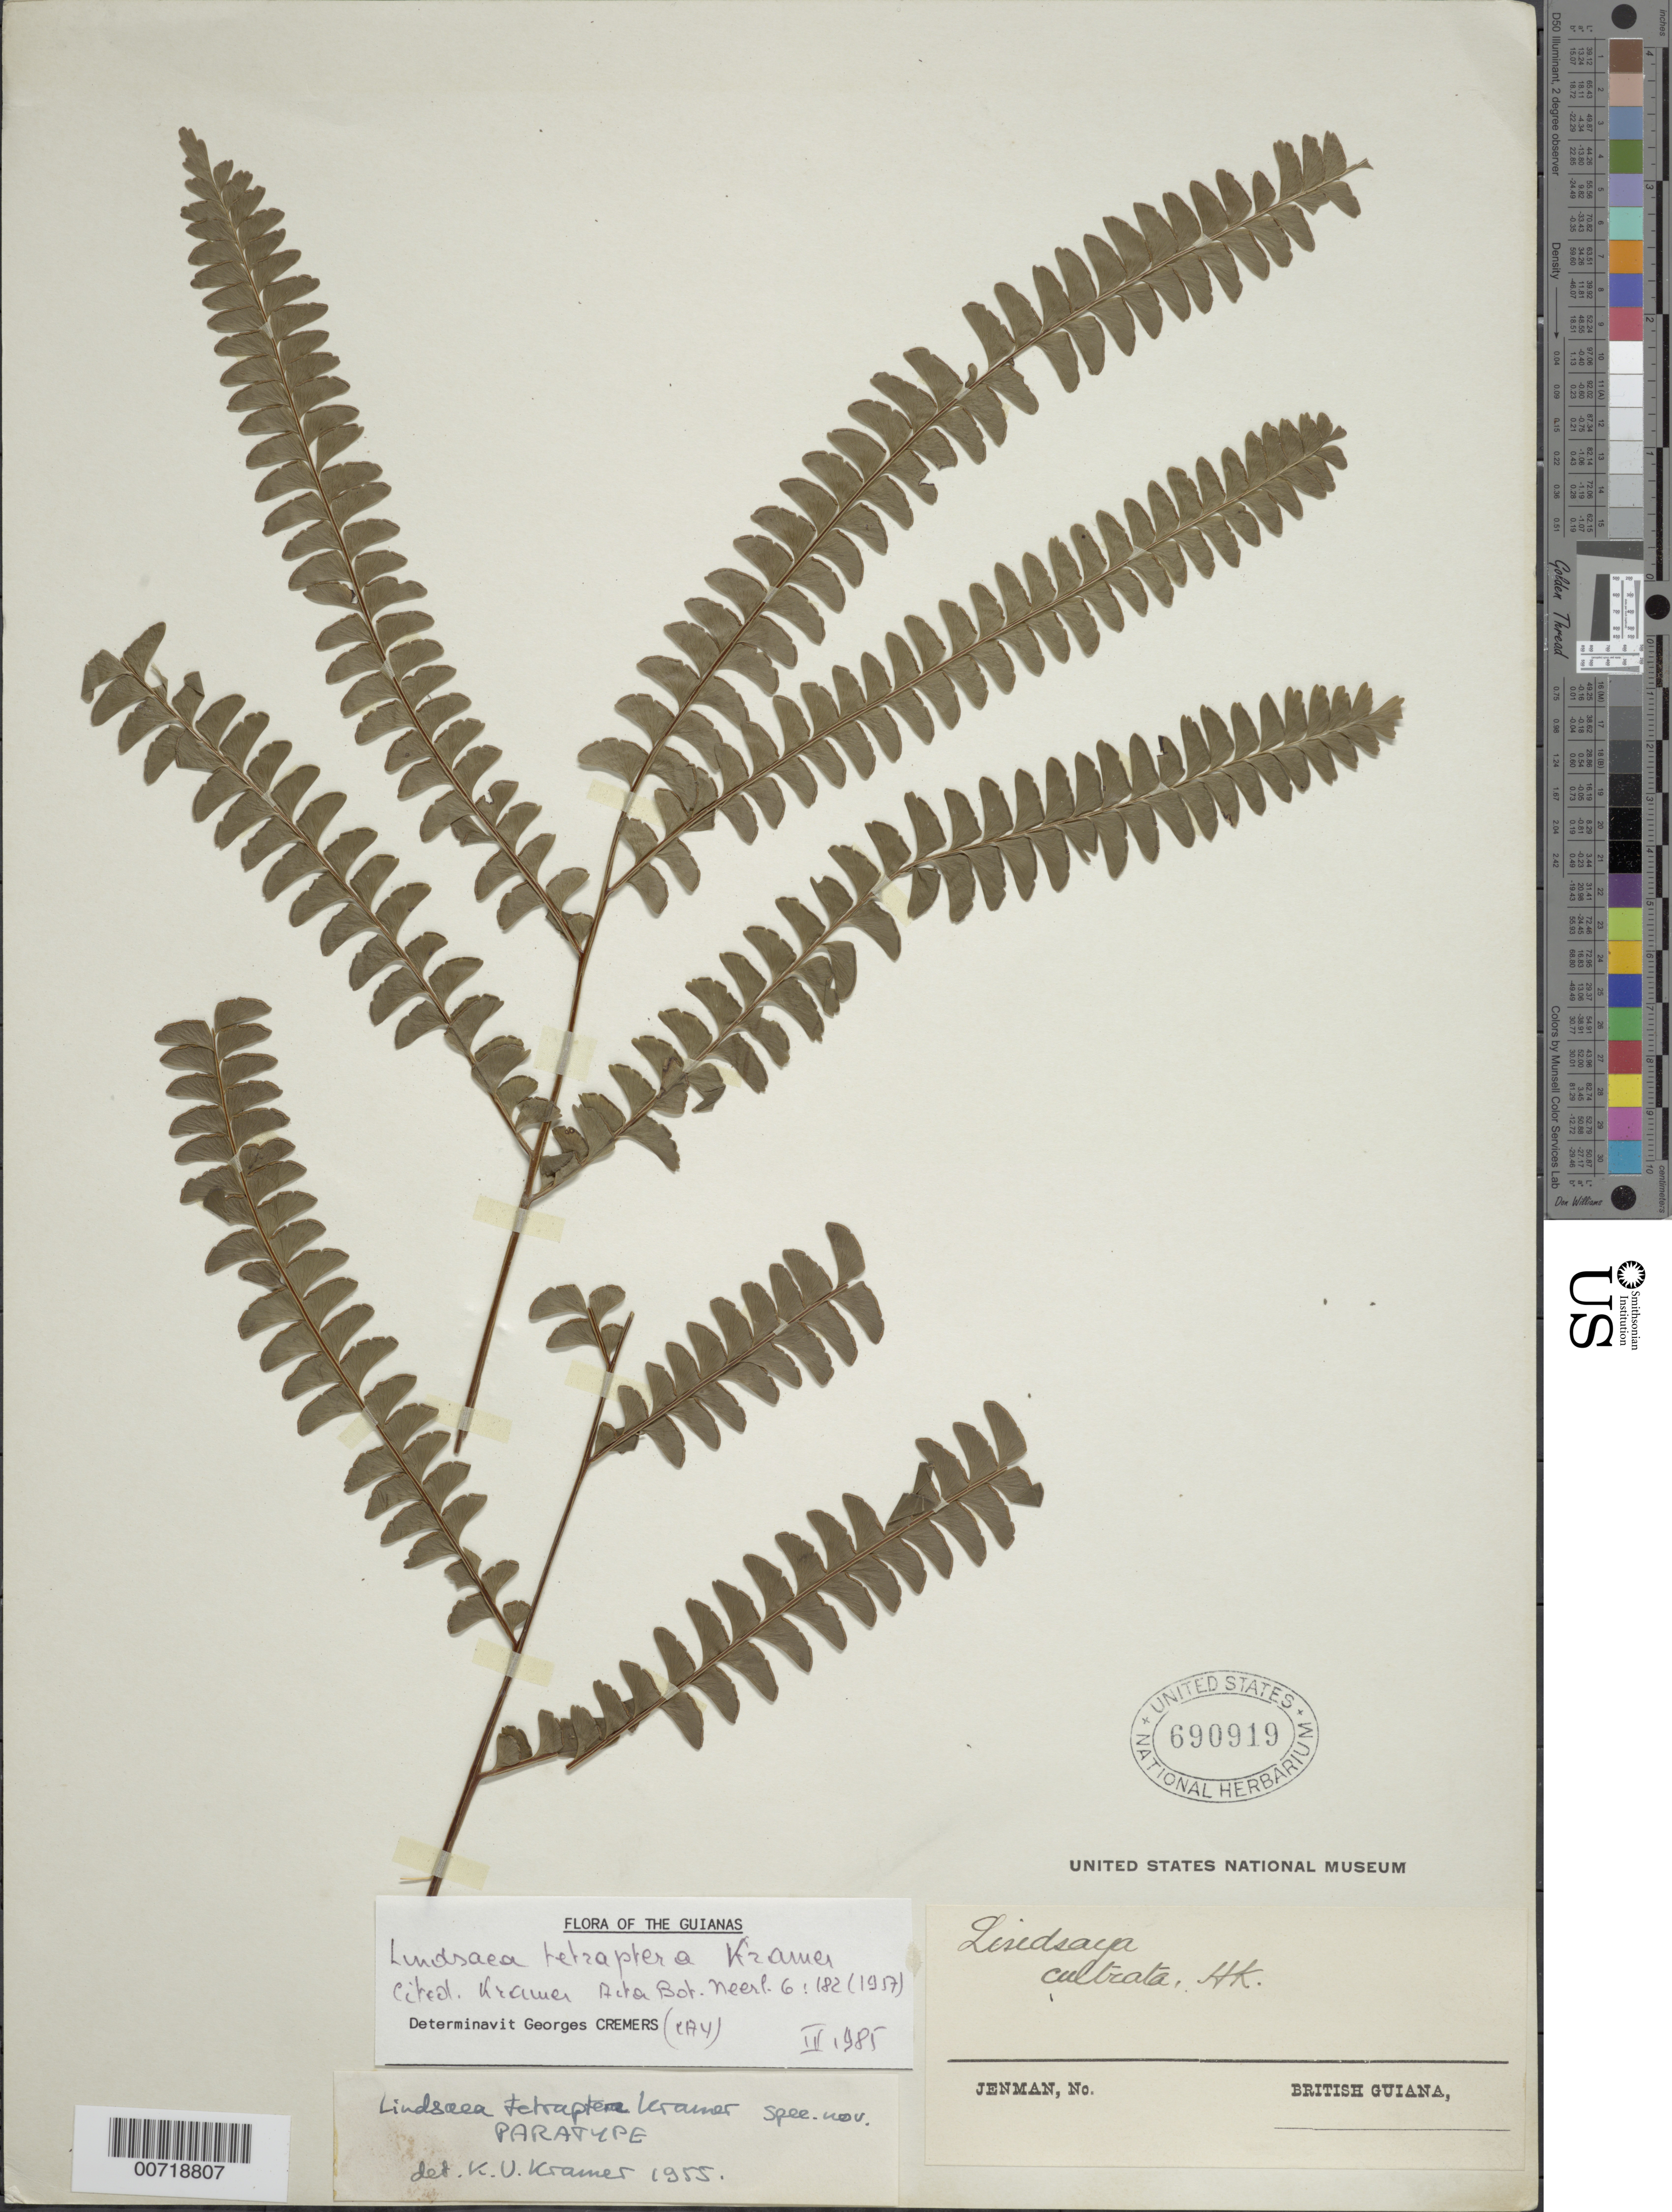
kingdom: Plantae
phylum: Tracheophyta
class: Polypodiopsida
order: Polypodiales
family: Lindsaeaceae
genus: Lindsaea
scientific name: Lindsaea tetraptera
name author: K.U. Kramer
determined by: Cremers, Georges A.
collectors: G. S. Jenman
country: Guyana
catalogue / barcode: US 690919